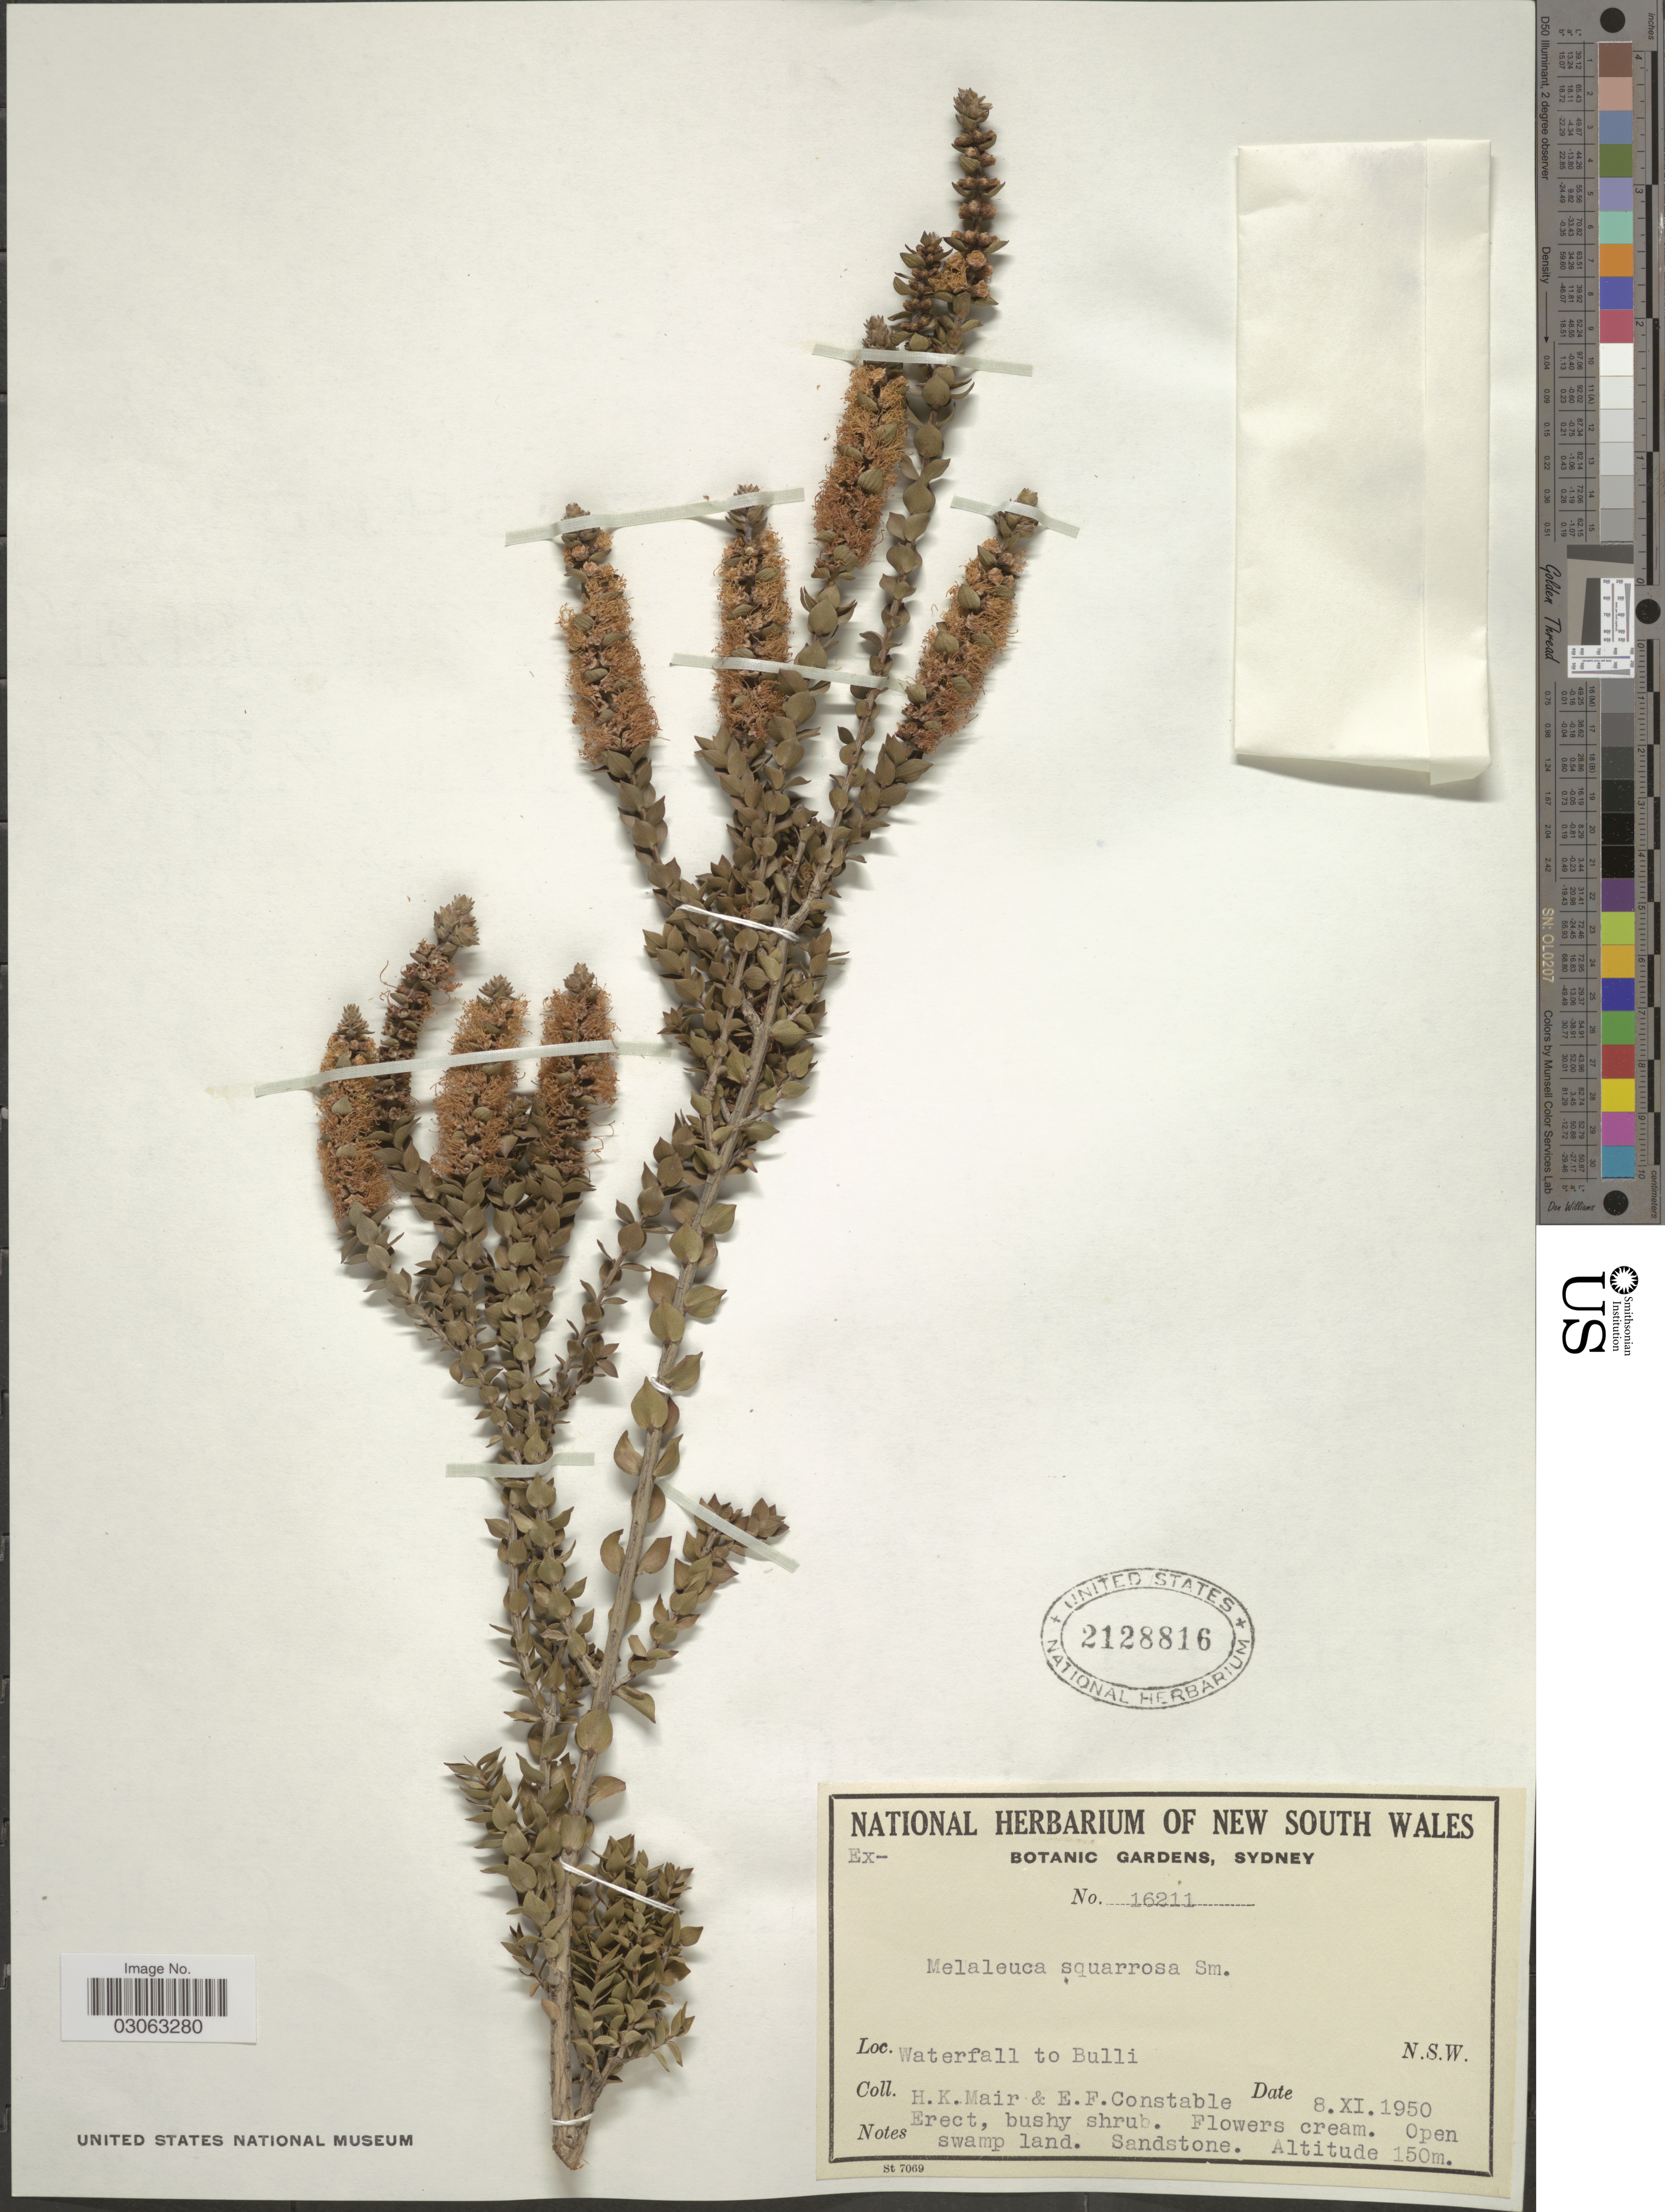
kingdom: Plantae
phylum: Tracheophyta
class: Magnoliopsida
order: Myrtales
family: Myrtaceae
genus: Melaleuca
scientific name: Melaleuca squarrosa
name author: Sm.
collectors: H. Mair & E. F. Constable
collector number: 16211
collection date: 1950-11-08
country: Australia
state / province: New South Wales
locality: Waterfall to Bulli. N.S.W.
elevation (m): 150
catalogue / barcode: US 2128816